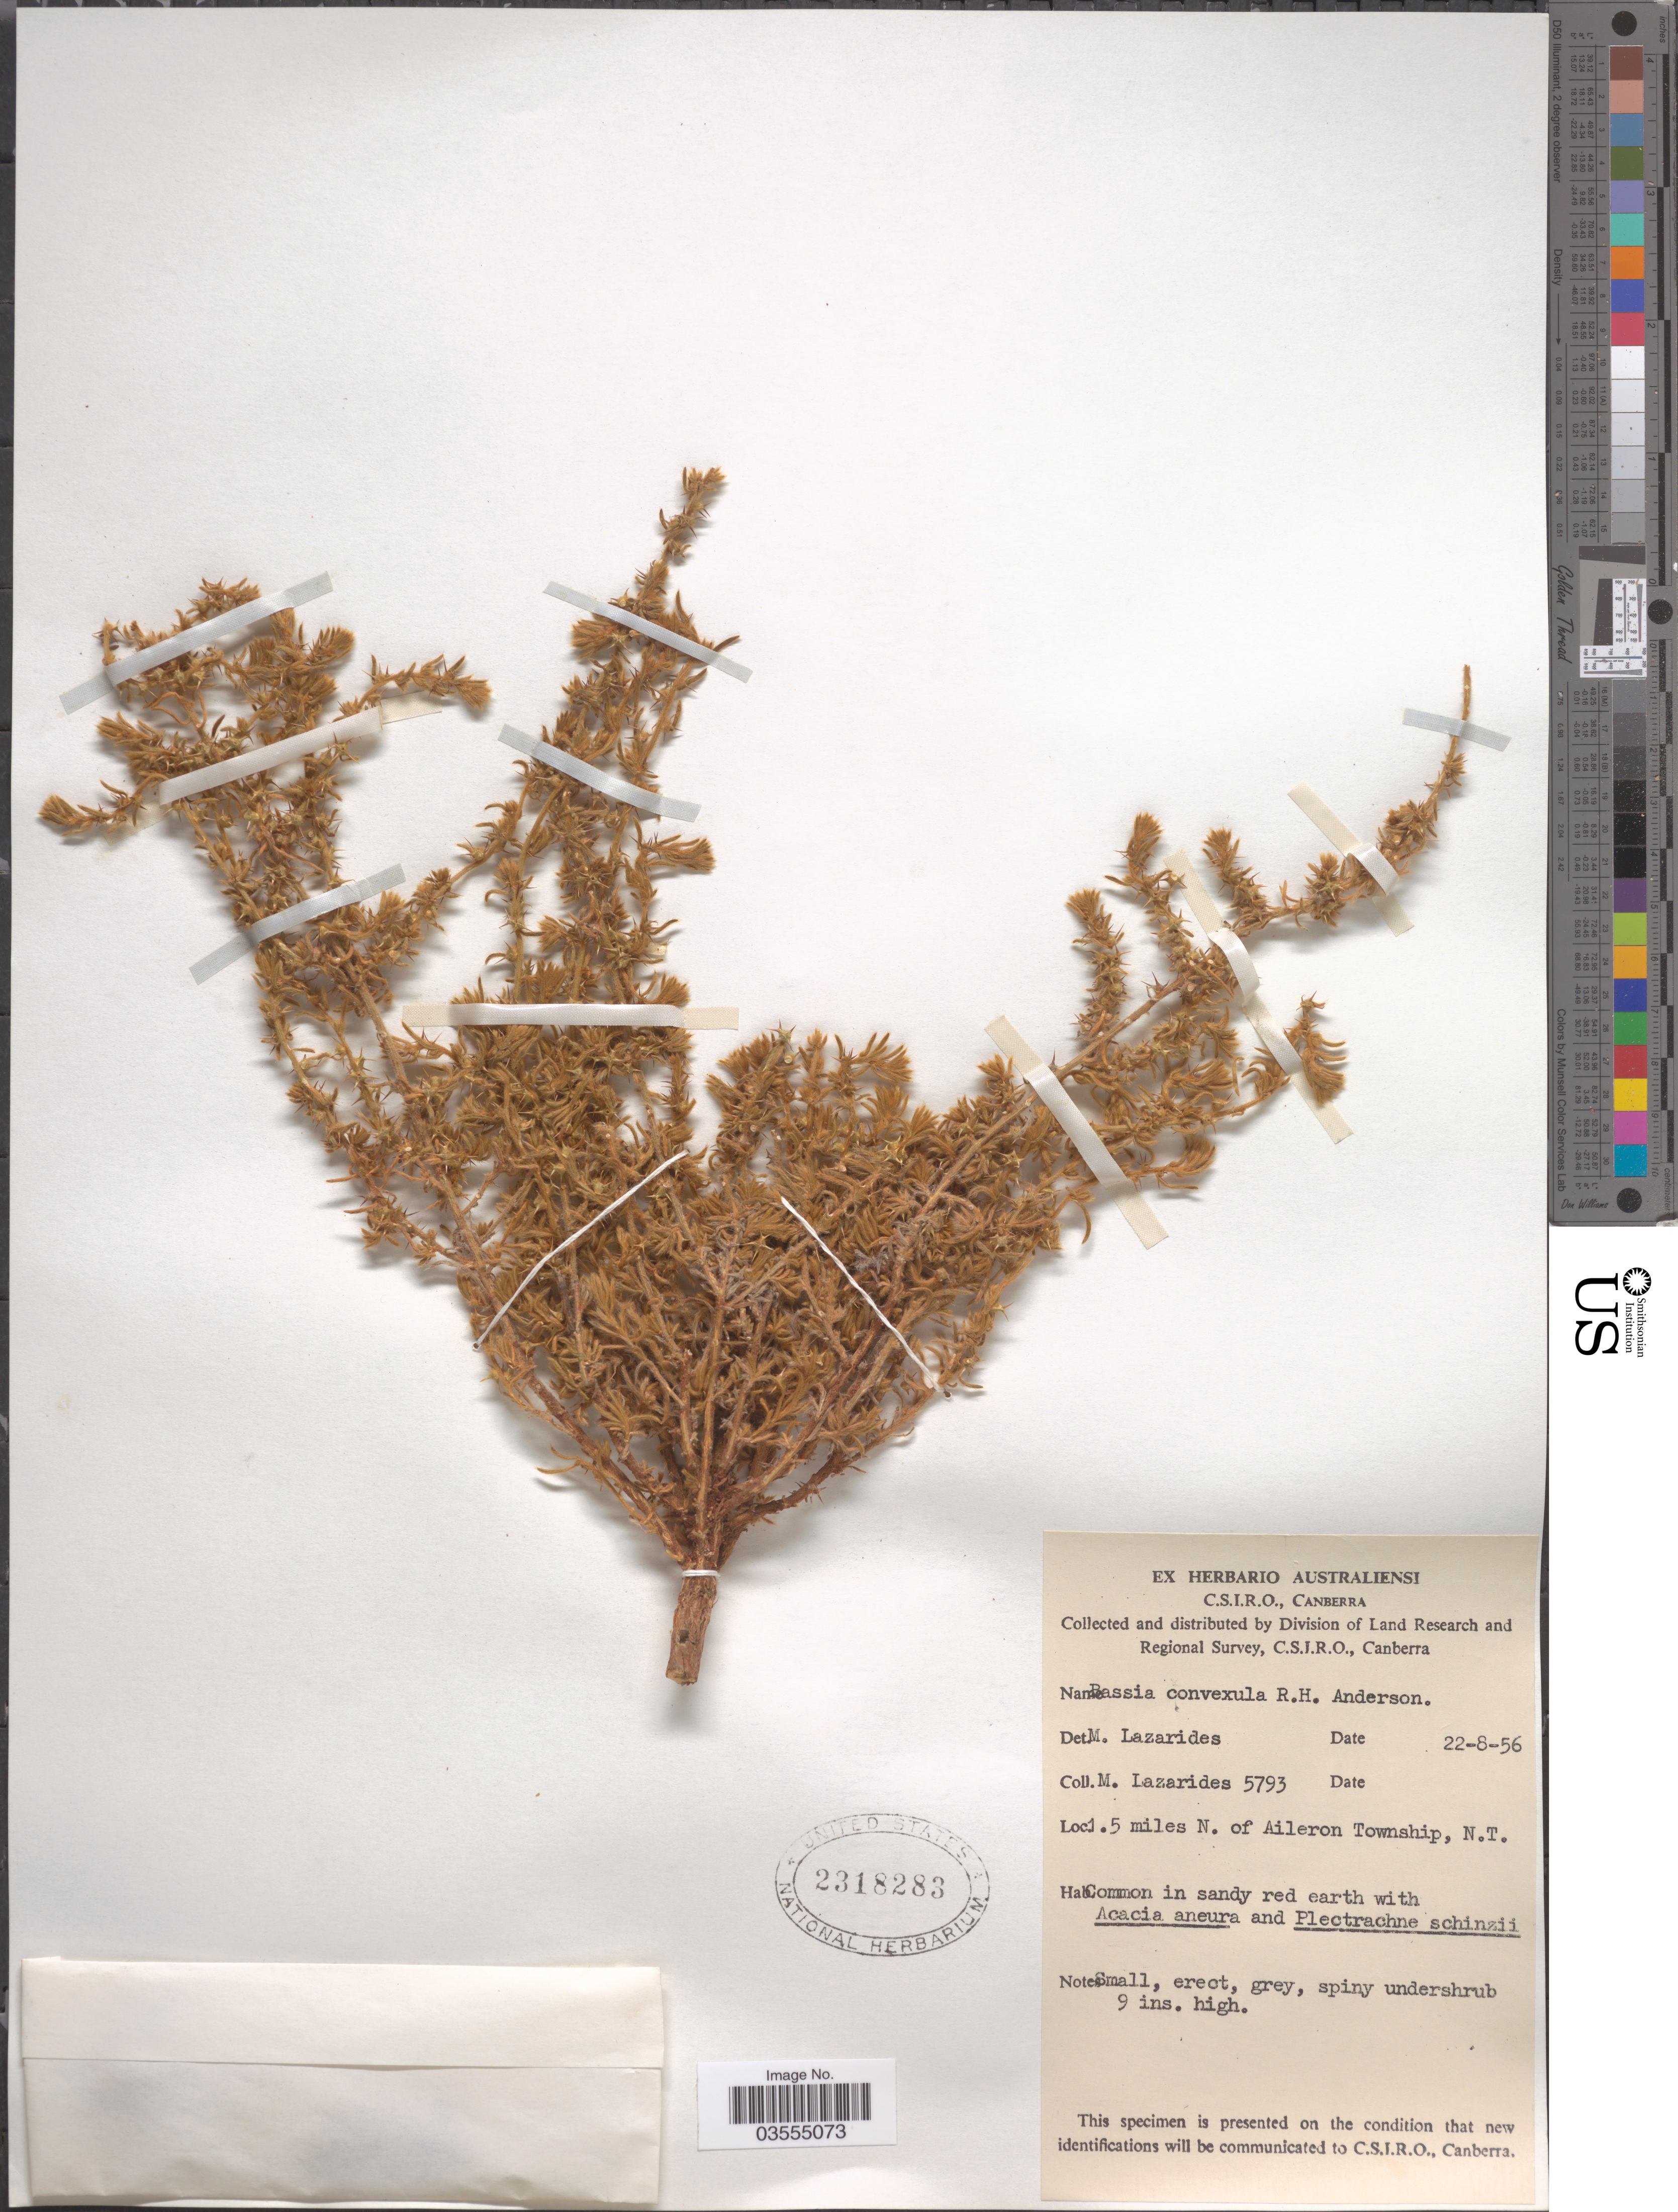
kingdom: Plantae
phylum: Tracheophyta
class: Magnoliopsida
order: Caryophyllales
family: Amaranthaceae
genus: Sclerolaena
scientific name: Sclerolaena convexula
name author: (R.H. Anderson) A.J. Scott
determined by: Chinnock, R. J.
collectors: M. Lazarides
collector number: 5793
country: Australia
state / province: Northern Territory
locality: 1.5 miles N. of Aileron Township.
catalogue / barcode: US 2318283